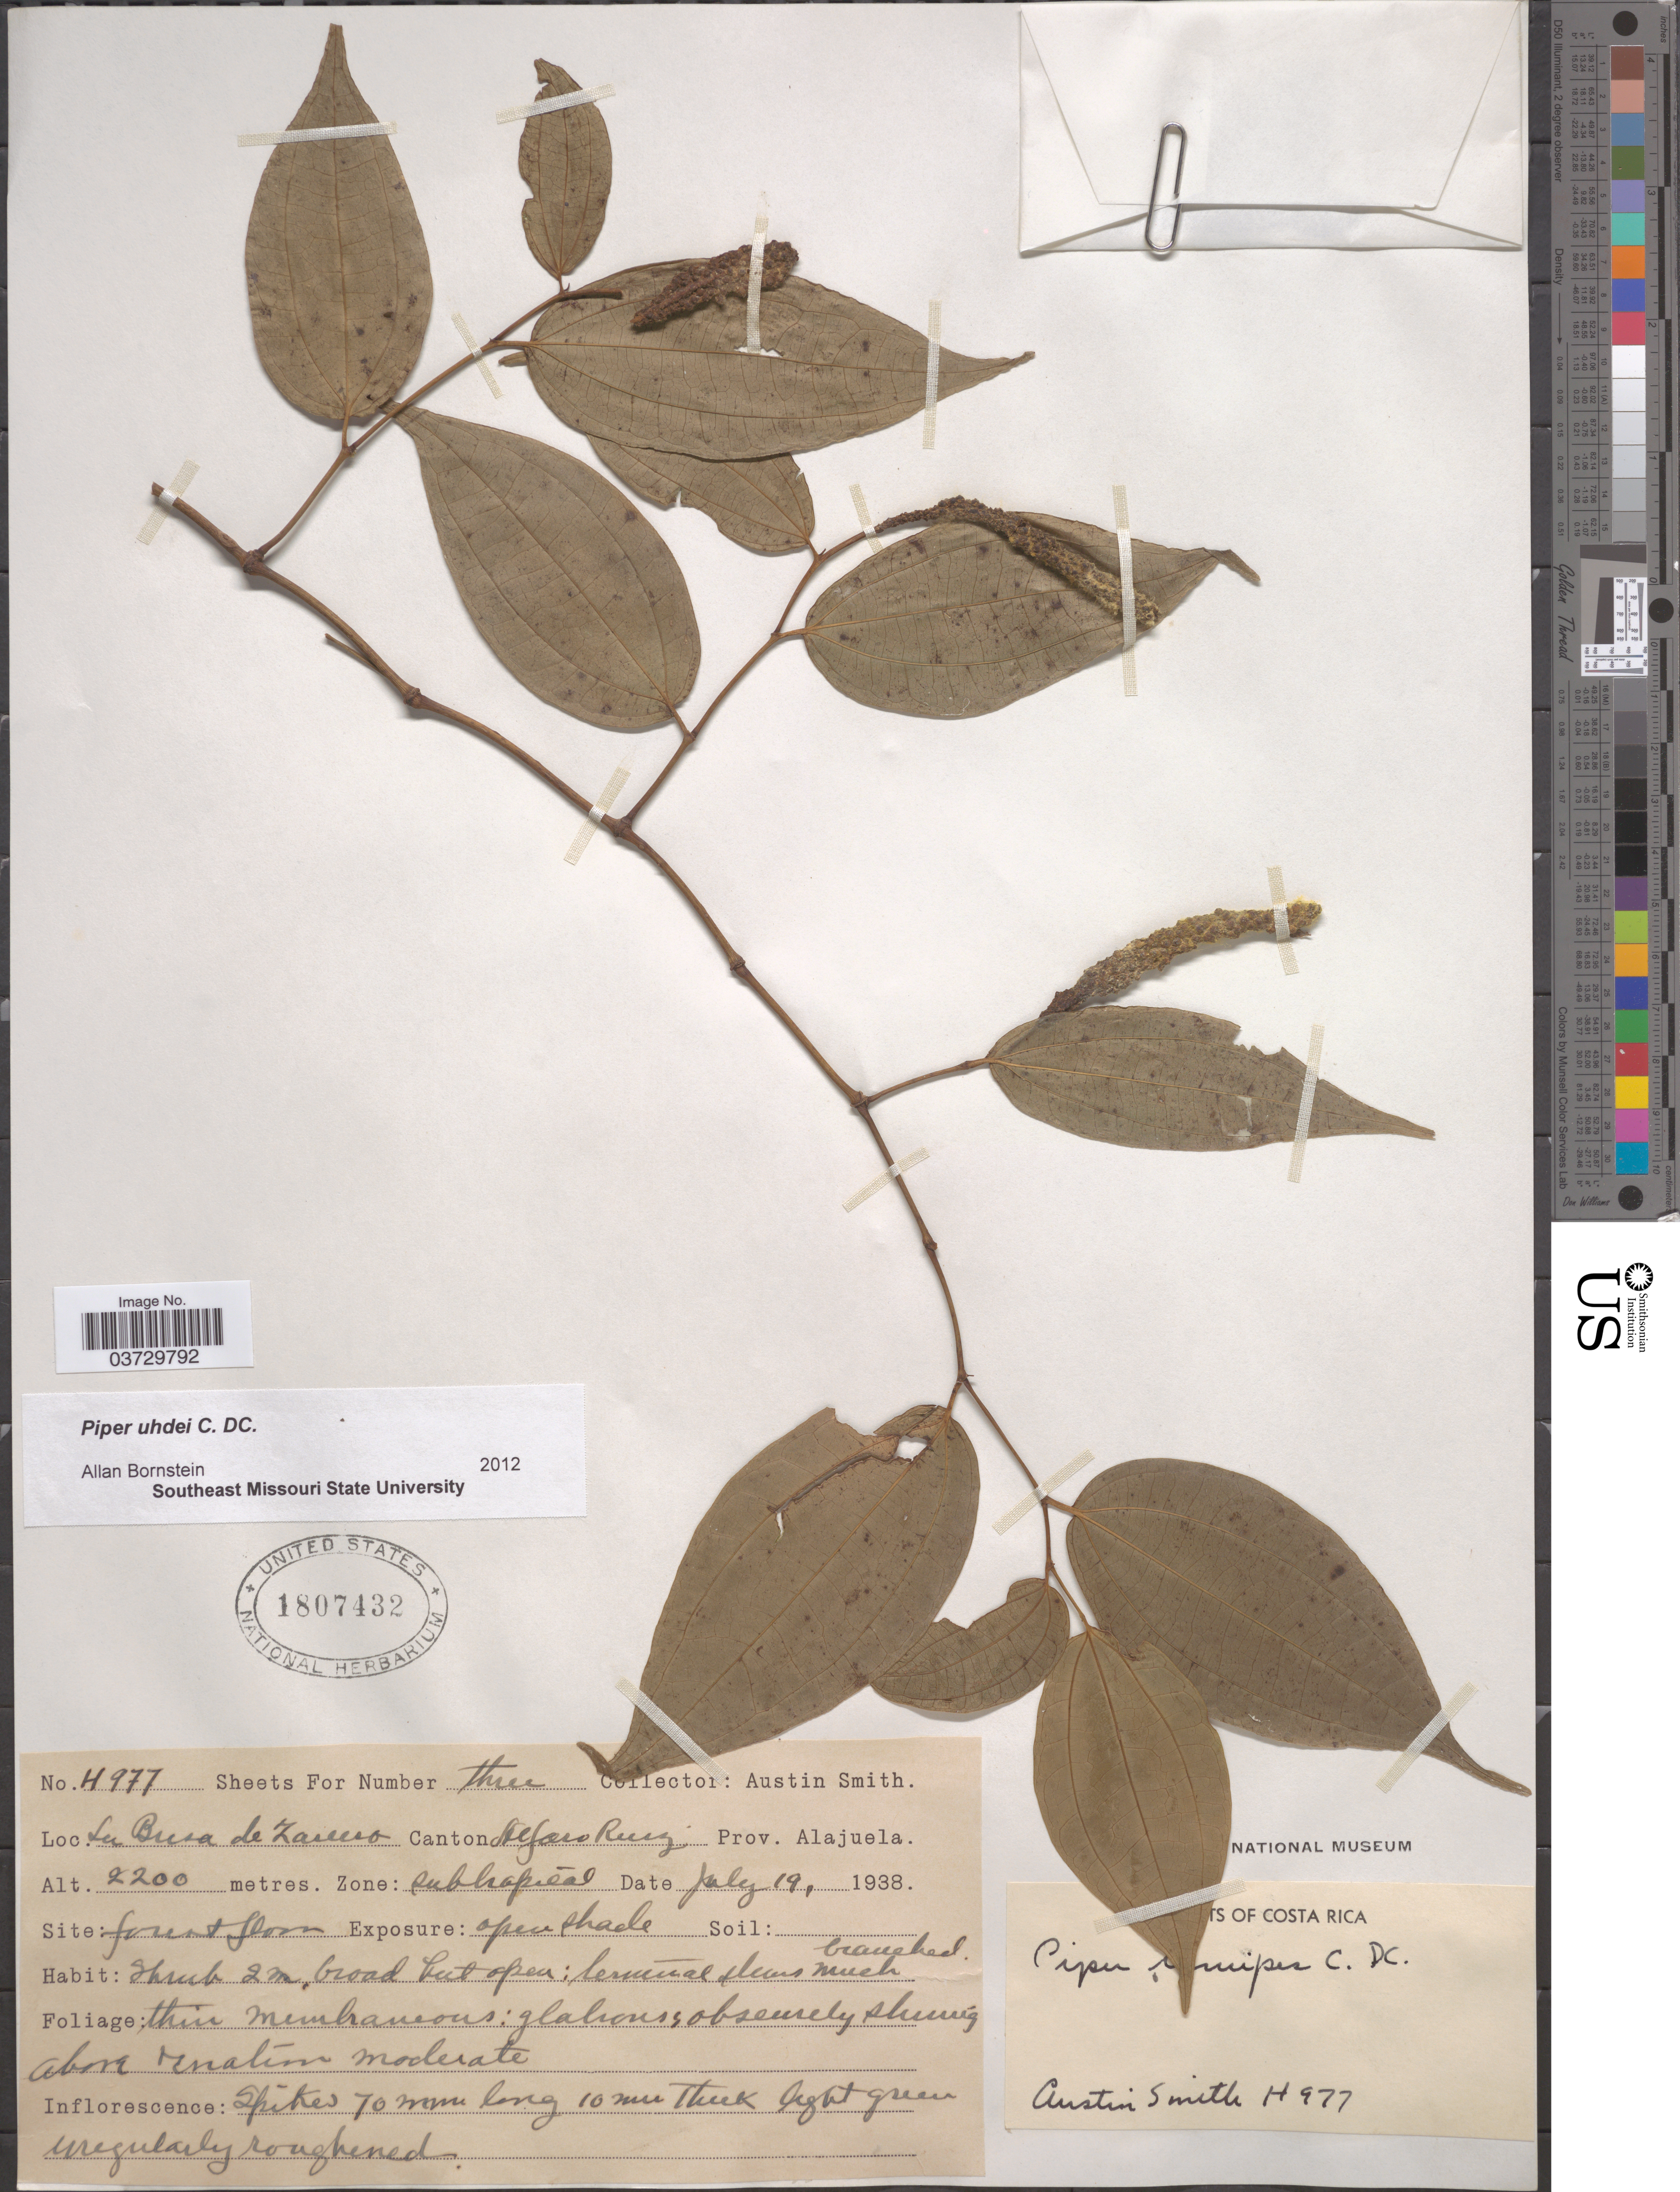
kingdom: Plantae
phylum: Tracheophyta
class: Magnoliopsida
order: Piperales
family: Piperaceae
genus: Piper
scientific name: Piper uhdei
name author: C. DC.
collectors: Aust P. Smith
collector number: H977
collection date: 1938-07-19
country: Costa Rica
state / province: Alajuela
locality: La Busa de Zarcero. Canton Alfaro Ruiz. Zone: subtropical.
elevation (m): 2200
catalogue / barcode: US 1807432